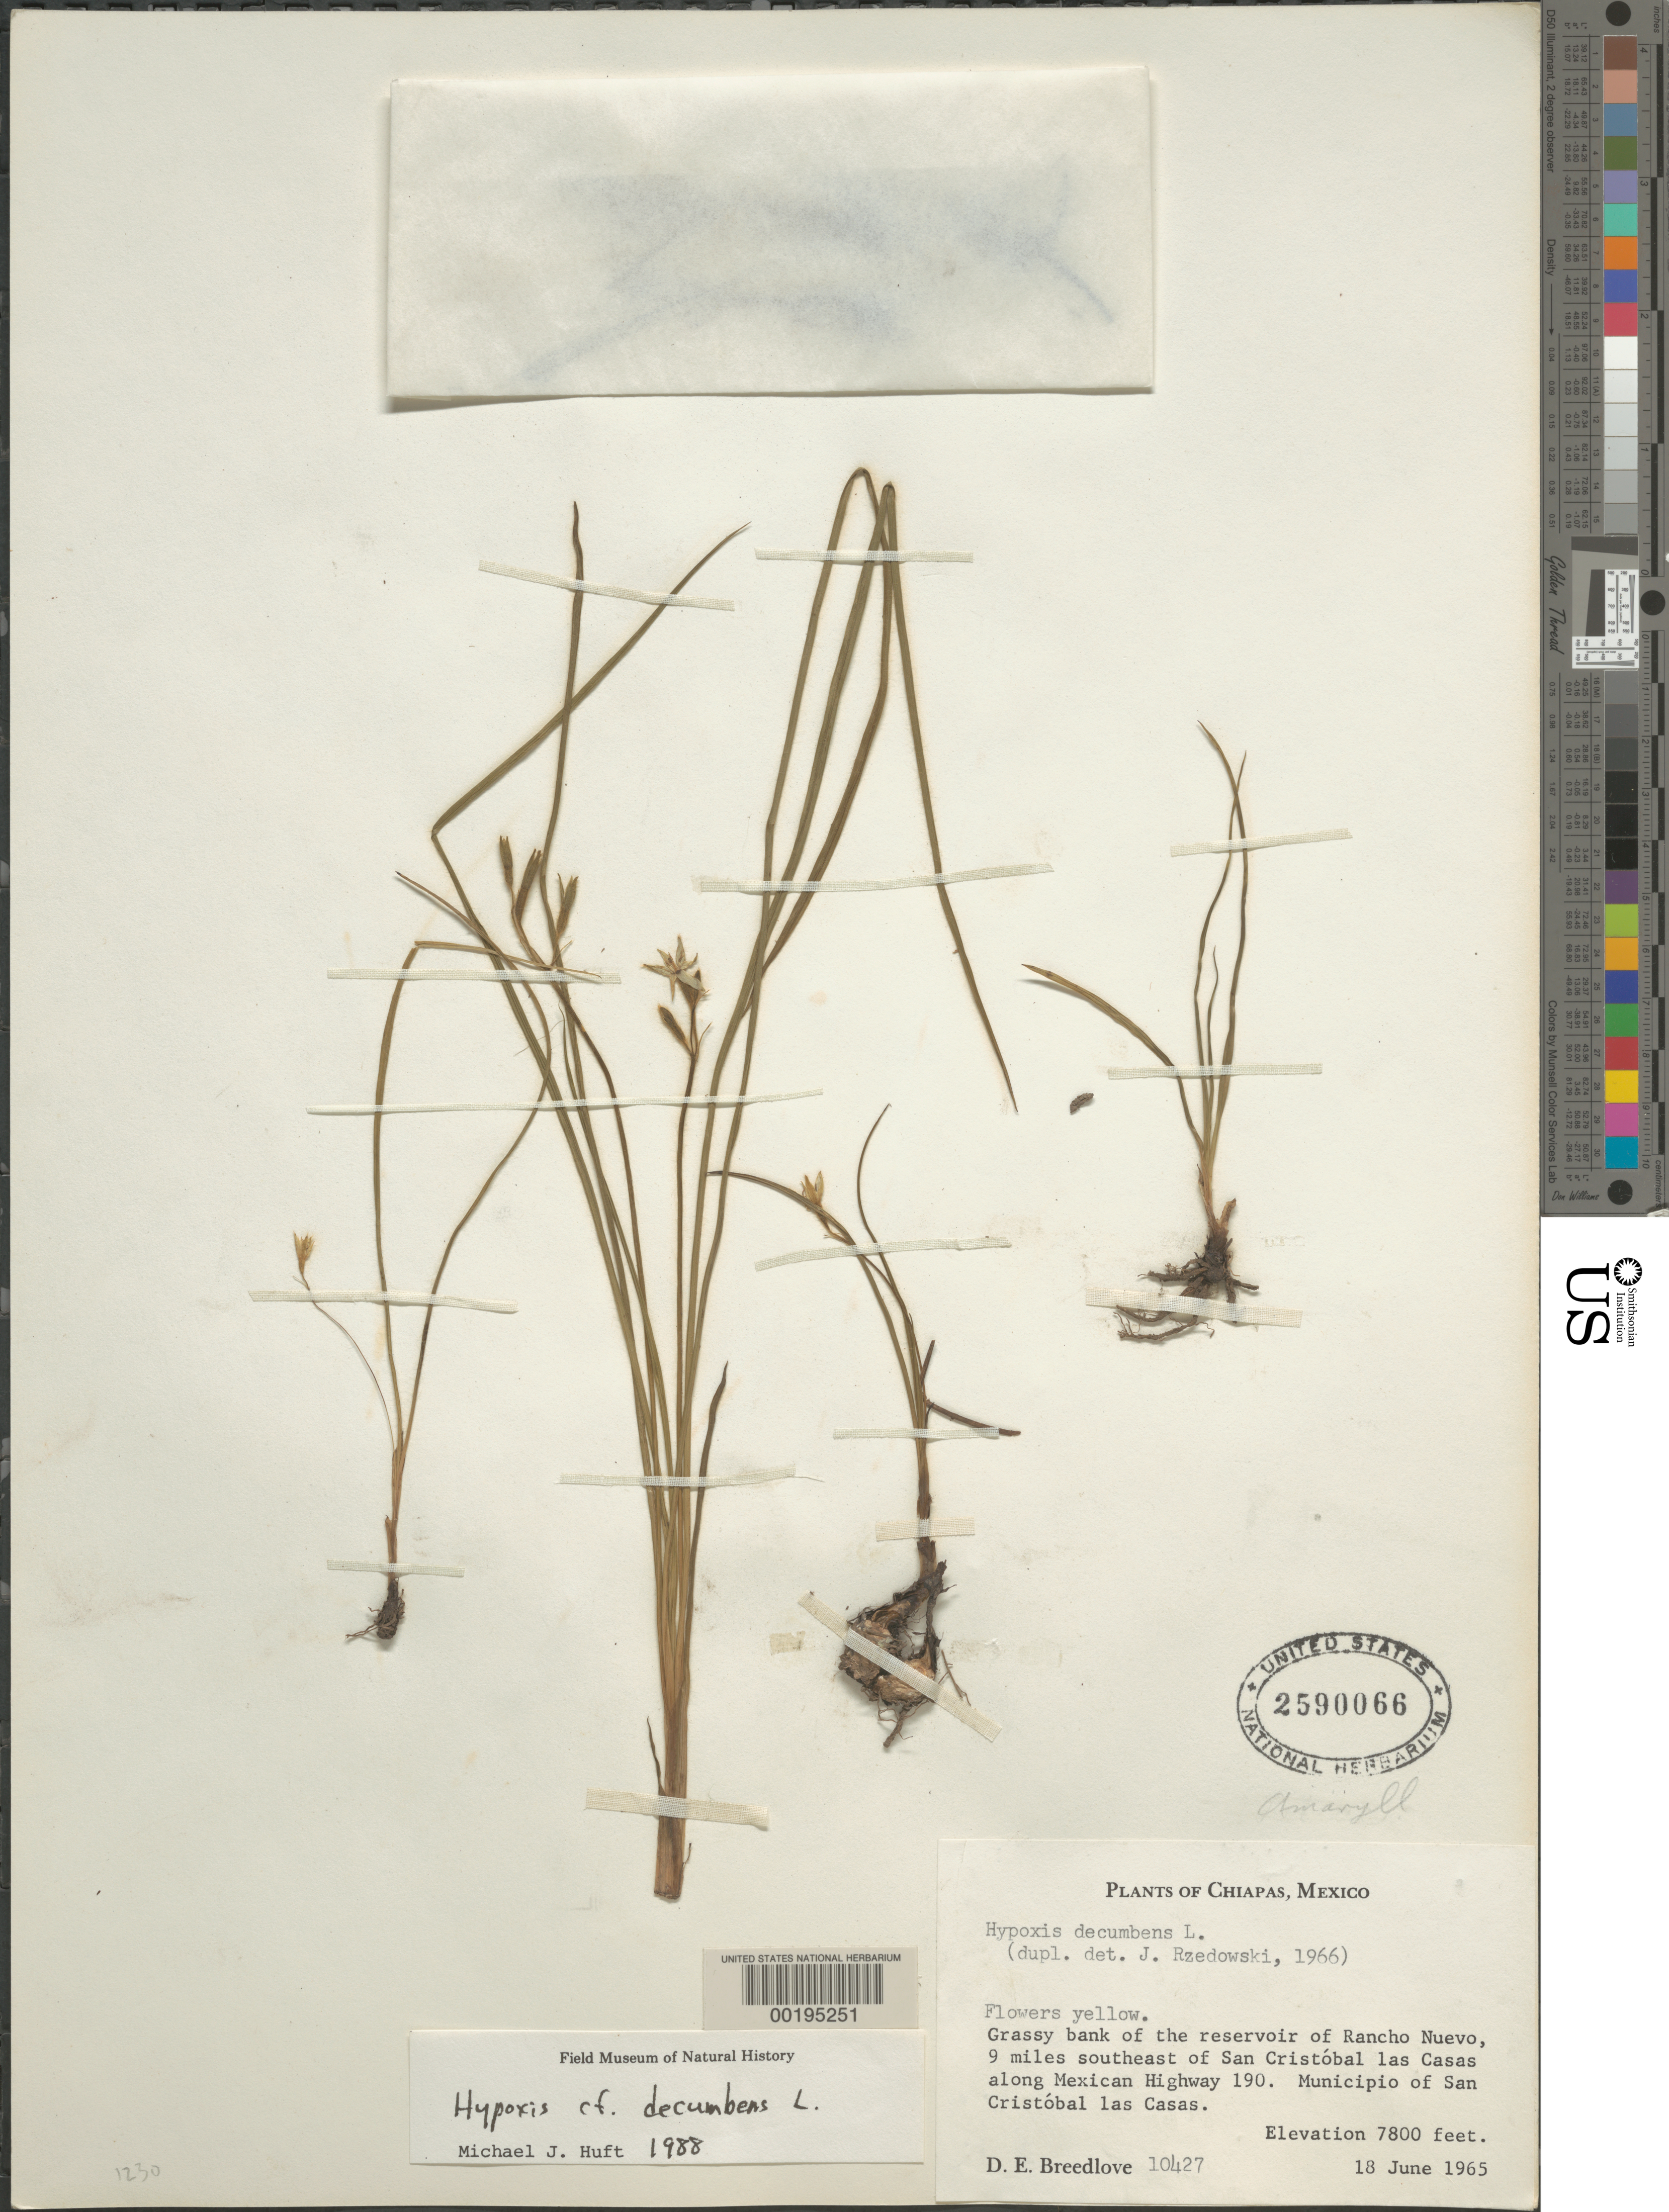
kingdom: Plantae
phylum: Tracheophyta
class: Liliopsida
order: Asparagales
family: Hypoxidaceae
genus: Hypoxis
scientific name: Hypoxis decumbens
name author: L.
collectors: D. E. Breedlove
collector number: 10427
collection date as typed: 18 Jun 1965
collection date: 1965-06-18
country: Mexico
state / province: Chiapas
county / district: San Cristóbal de Las Casas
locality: Rancho Nuevo, 9 mi SE of San Cristobal las Casas along Mexican highway 190, bank of the reservoir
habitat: Grassy bank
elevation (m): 2377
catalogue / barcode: US 2590066